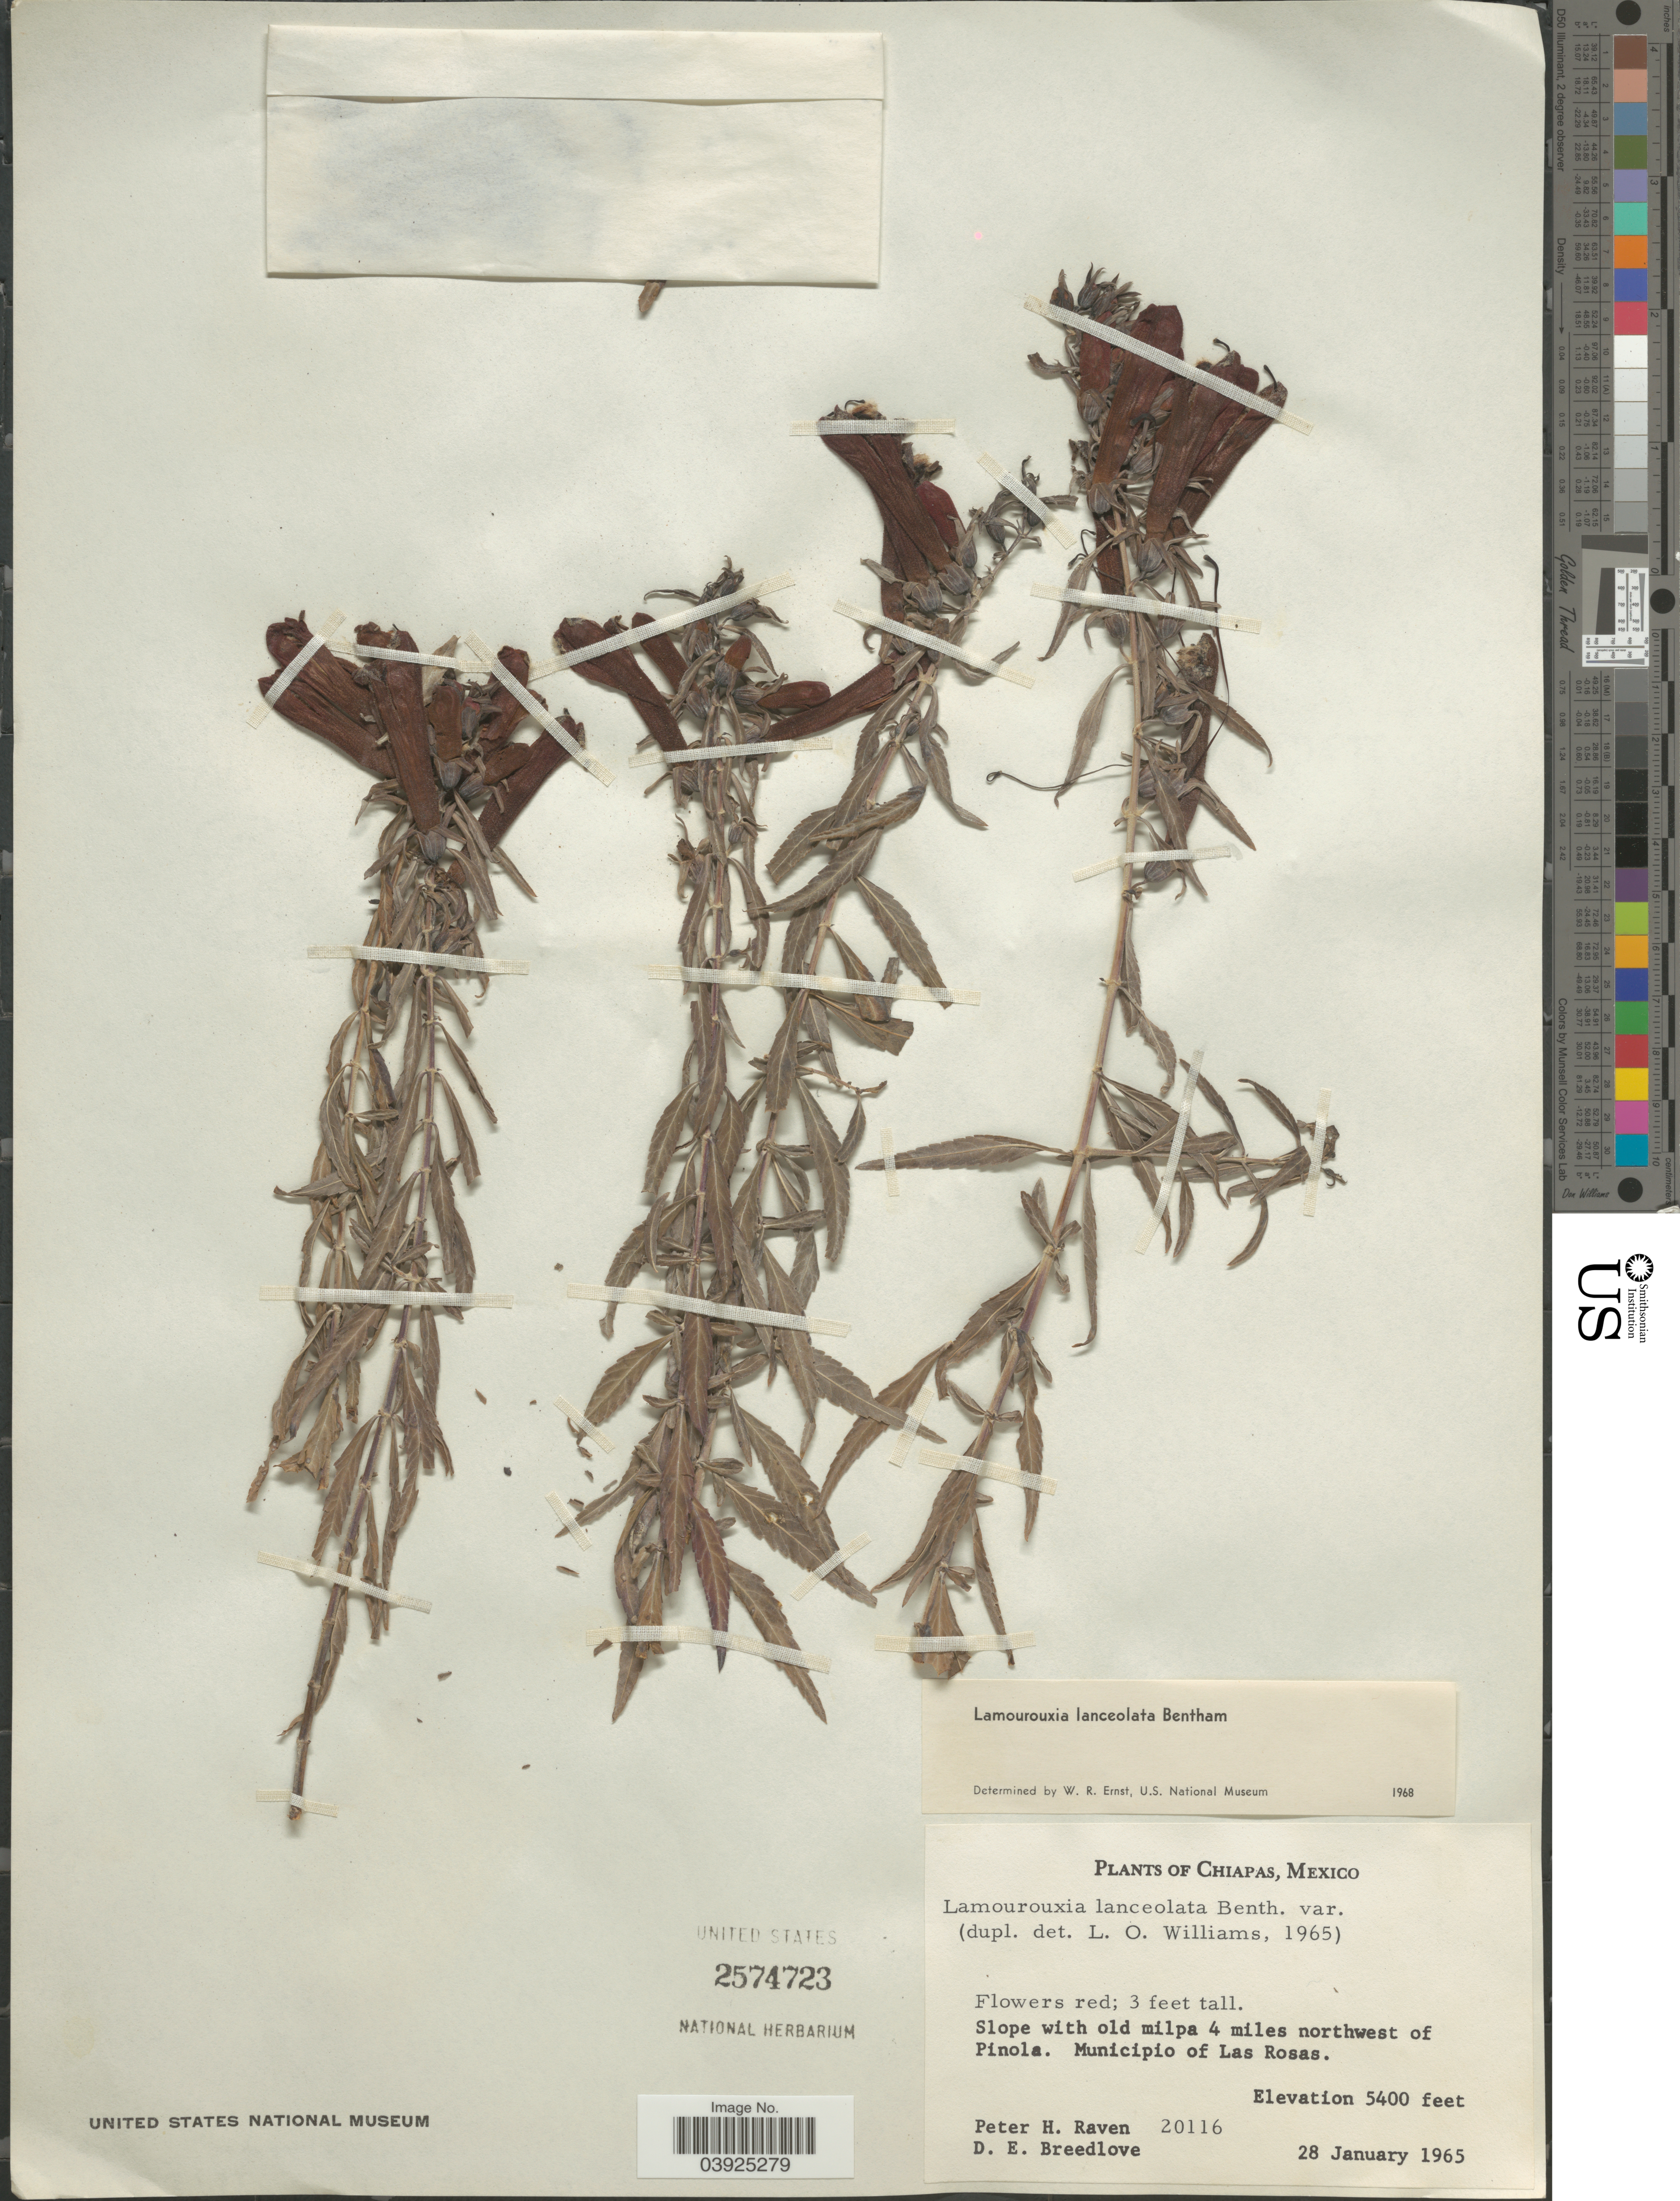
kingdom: Plantae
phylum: Tracheophyta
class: Magnoliopsida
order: Lamiales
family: Orobanchaceae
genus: Lamourouxia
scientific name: Lamourouxia lanceolata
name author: Benth.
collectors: P. Raven & D. E. Breedlove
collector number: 20116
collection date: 1965-01-28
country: Mexico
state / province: Chiapas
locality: Slope with old milpa 4 miles northwest of Pinola. Municipio of Las Rosas.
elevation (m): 1646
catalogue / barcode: US 2574723